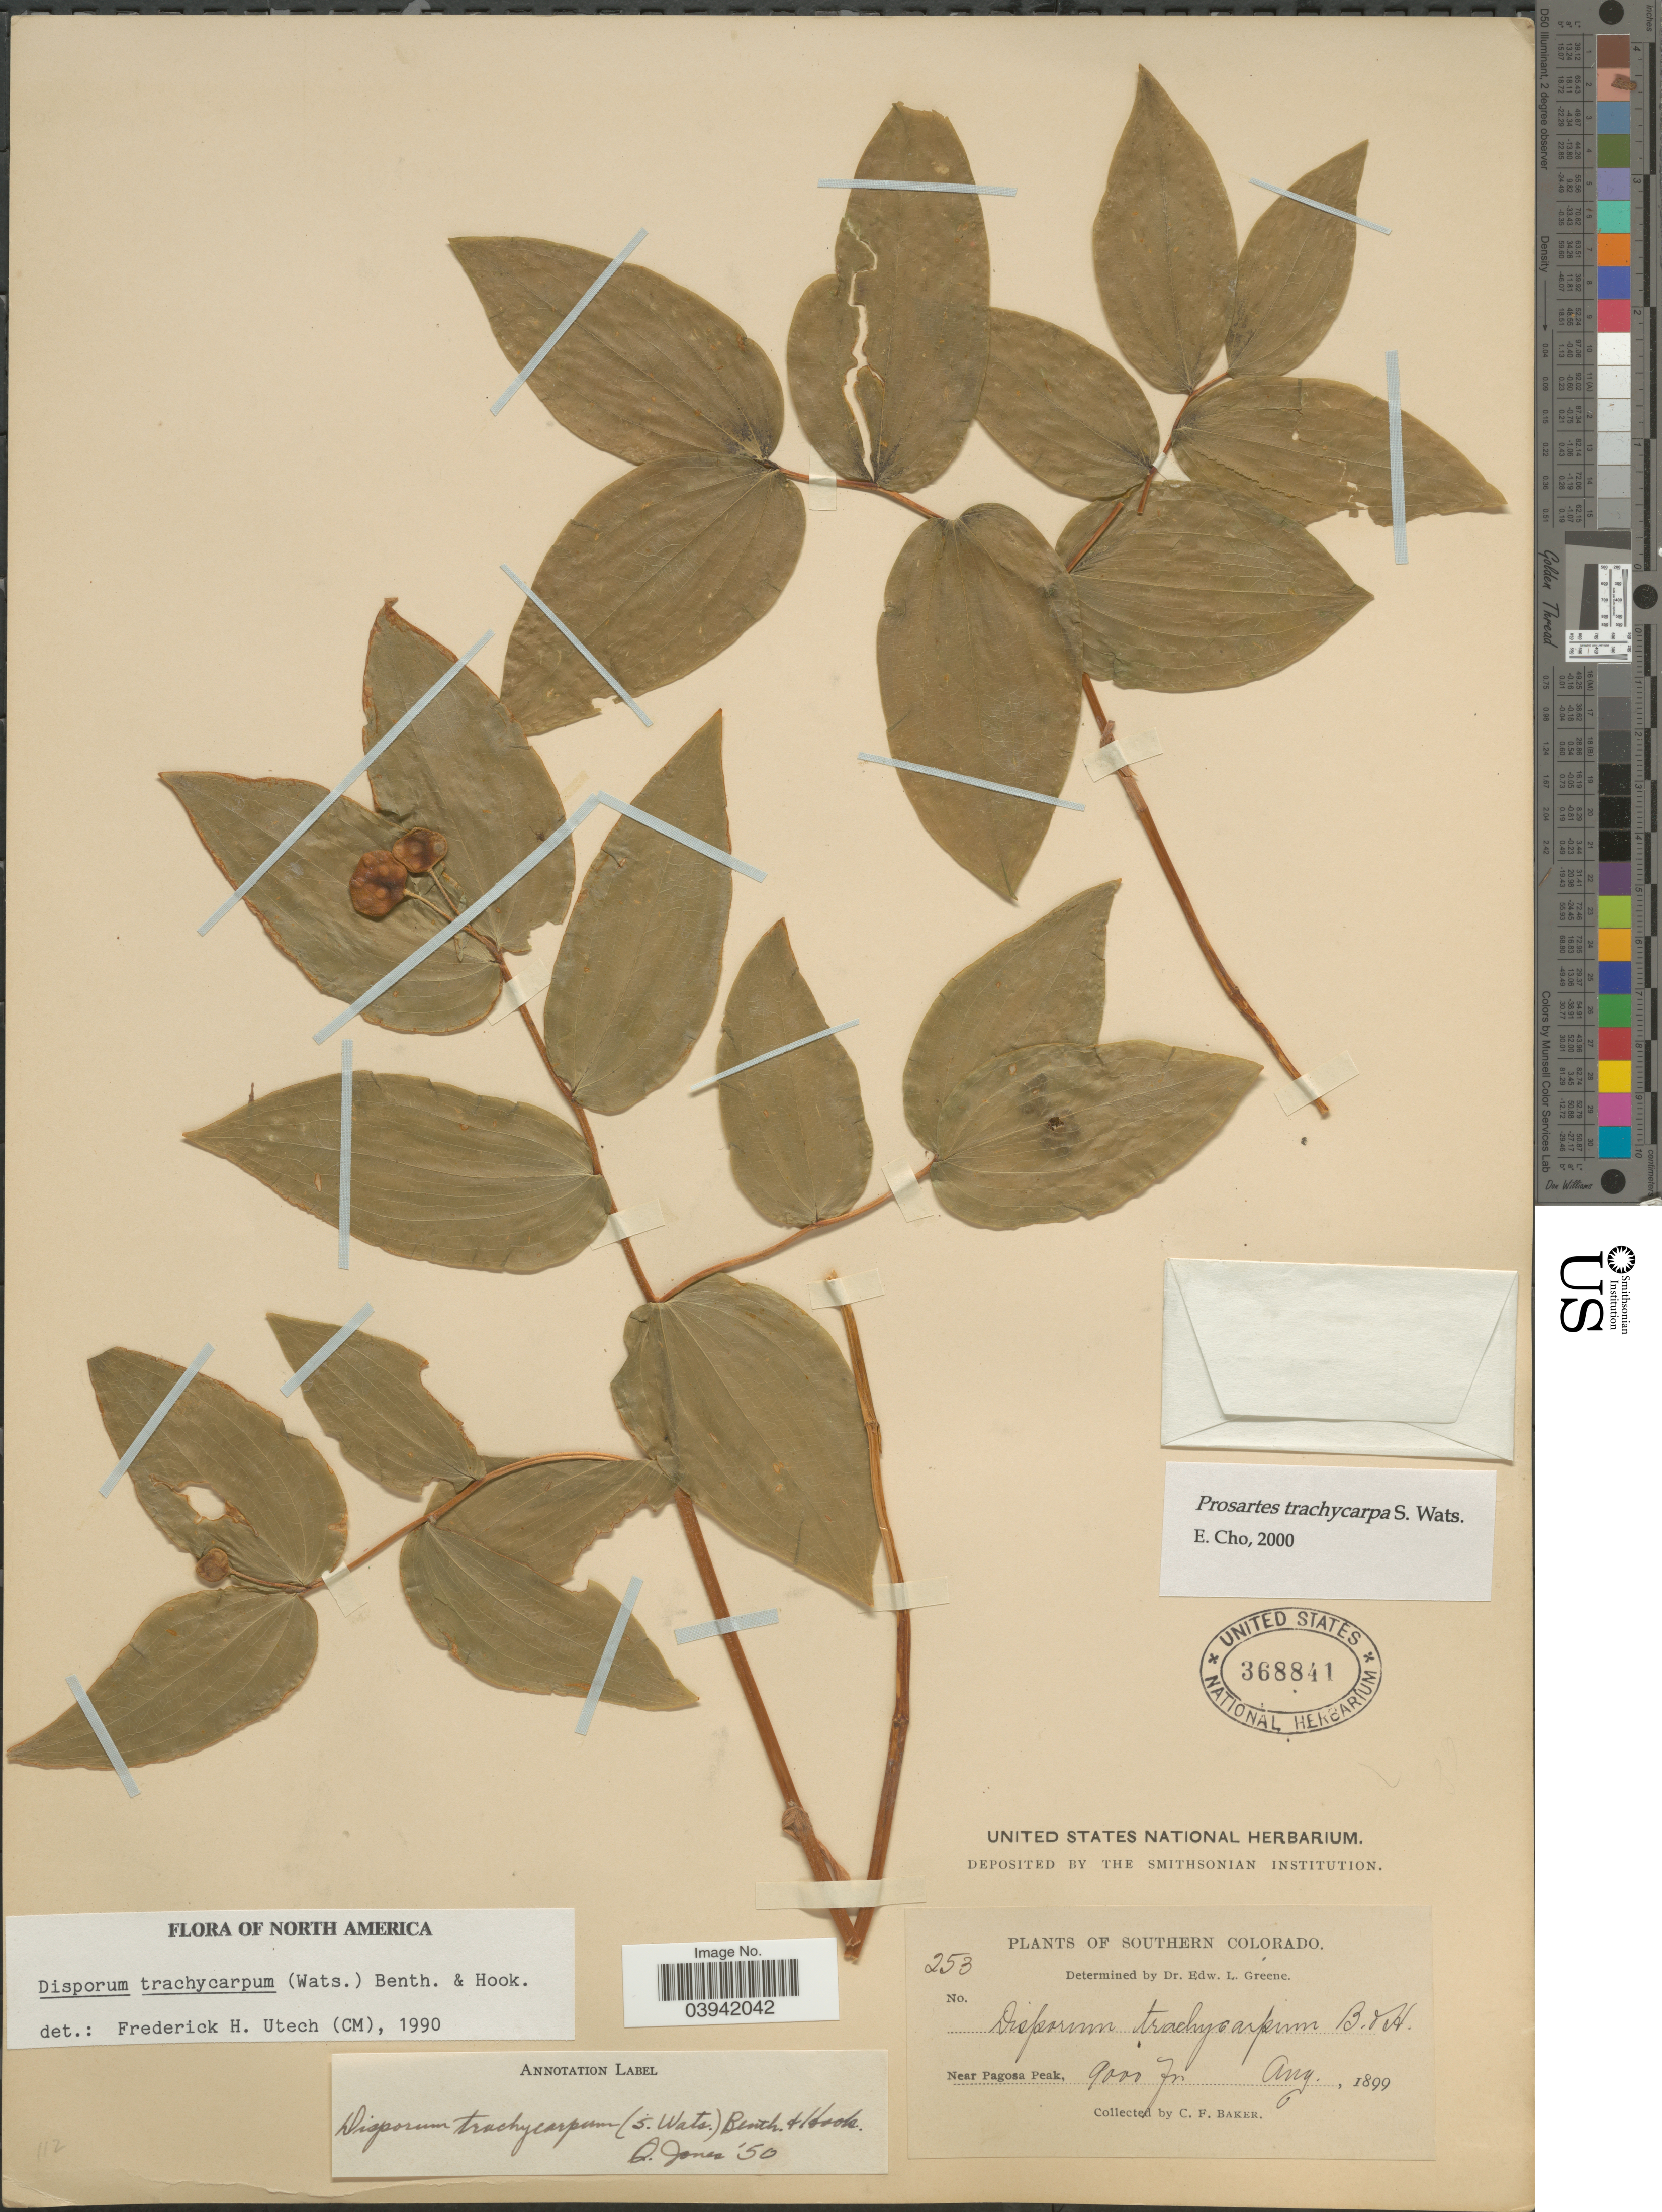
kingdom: Plantae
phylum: Tracheophyta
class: Liliopsida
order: Liliales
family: Liliaceae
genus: Prosartes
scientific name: Prosartes trachycarpa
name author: S. Watson in C. King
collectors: C. F. Baker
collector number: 253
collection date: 1899-08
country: United States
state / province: Colorado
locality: Southern Colorado. Near Pagosa Peak.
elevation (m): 2743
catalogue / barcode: US 368841